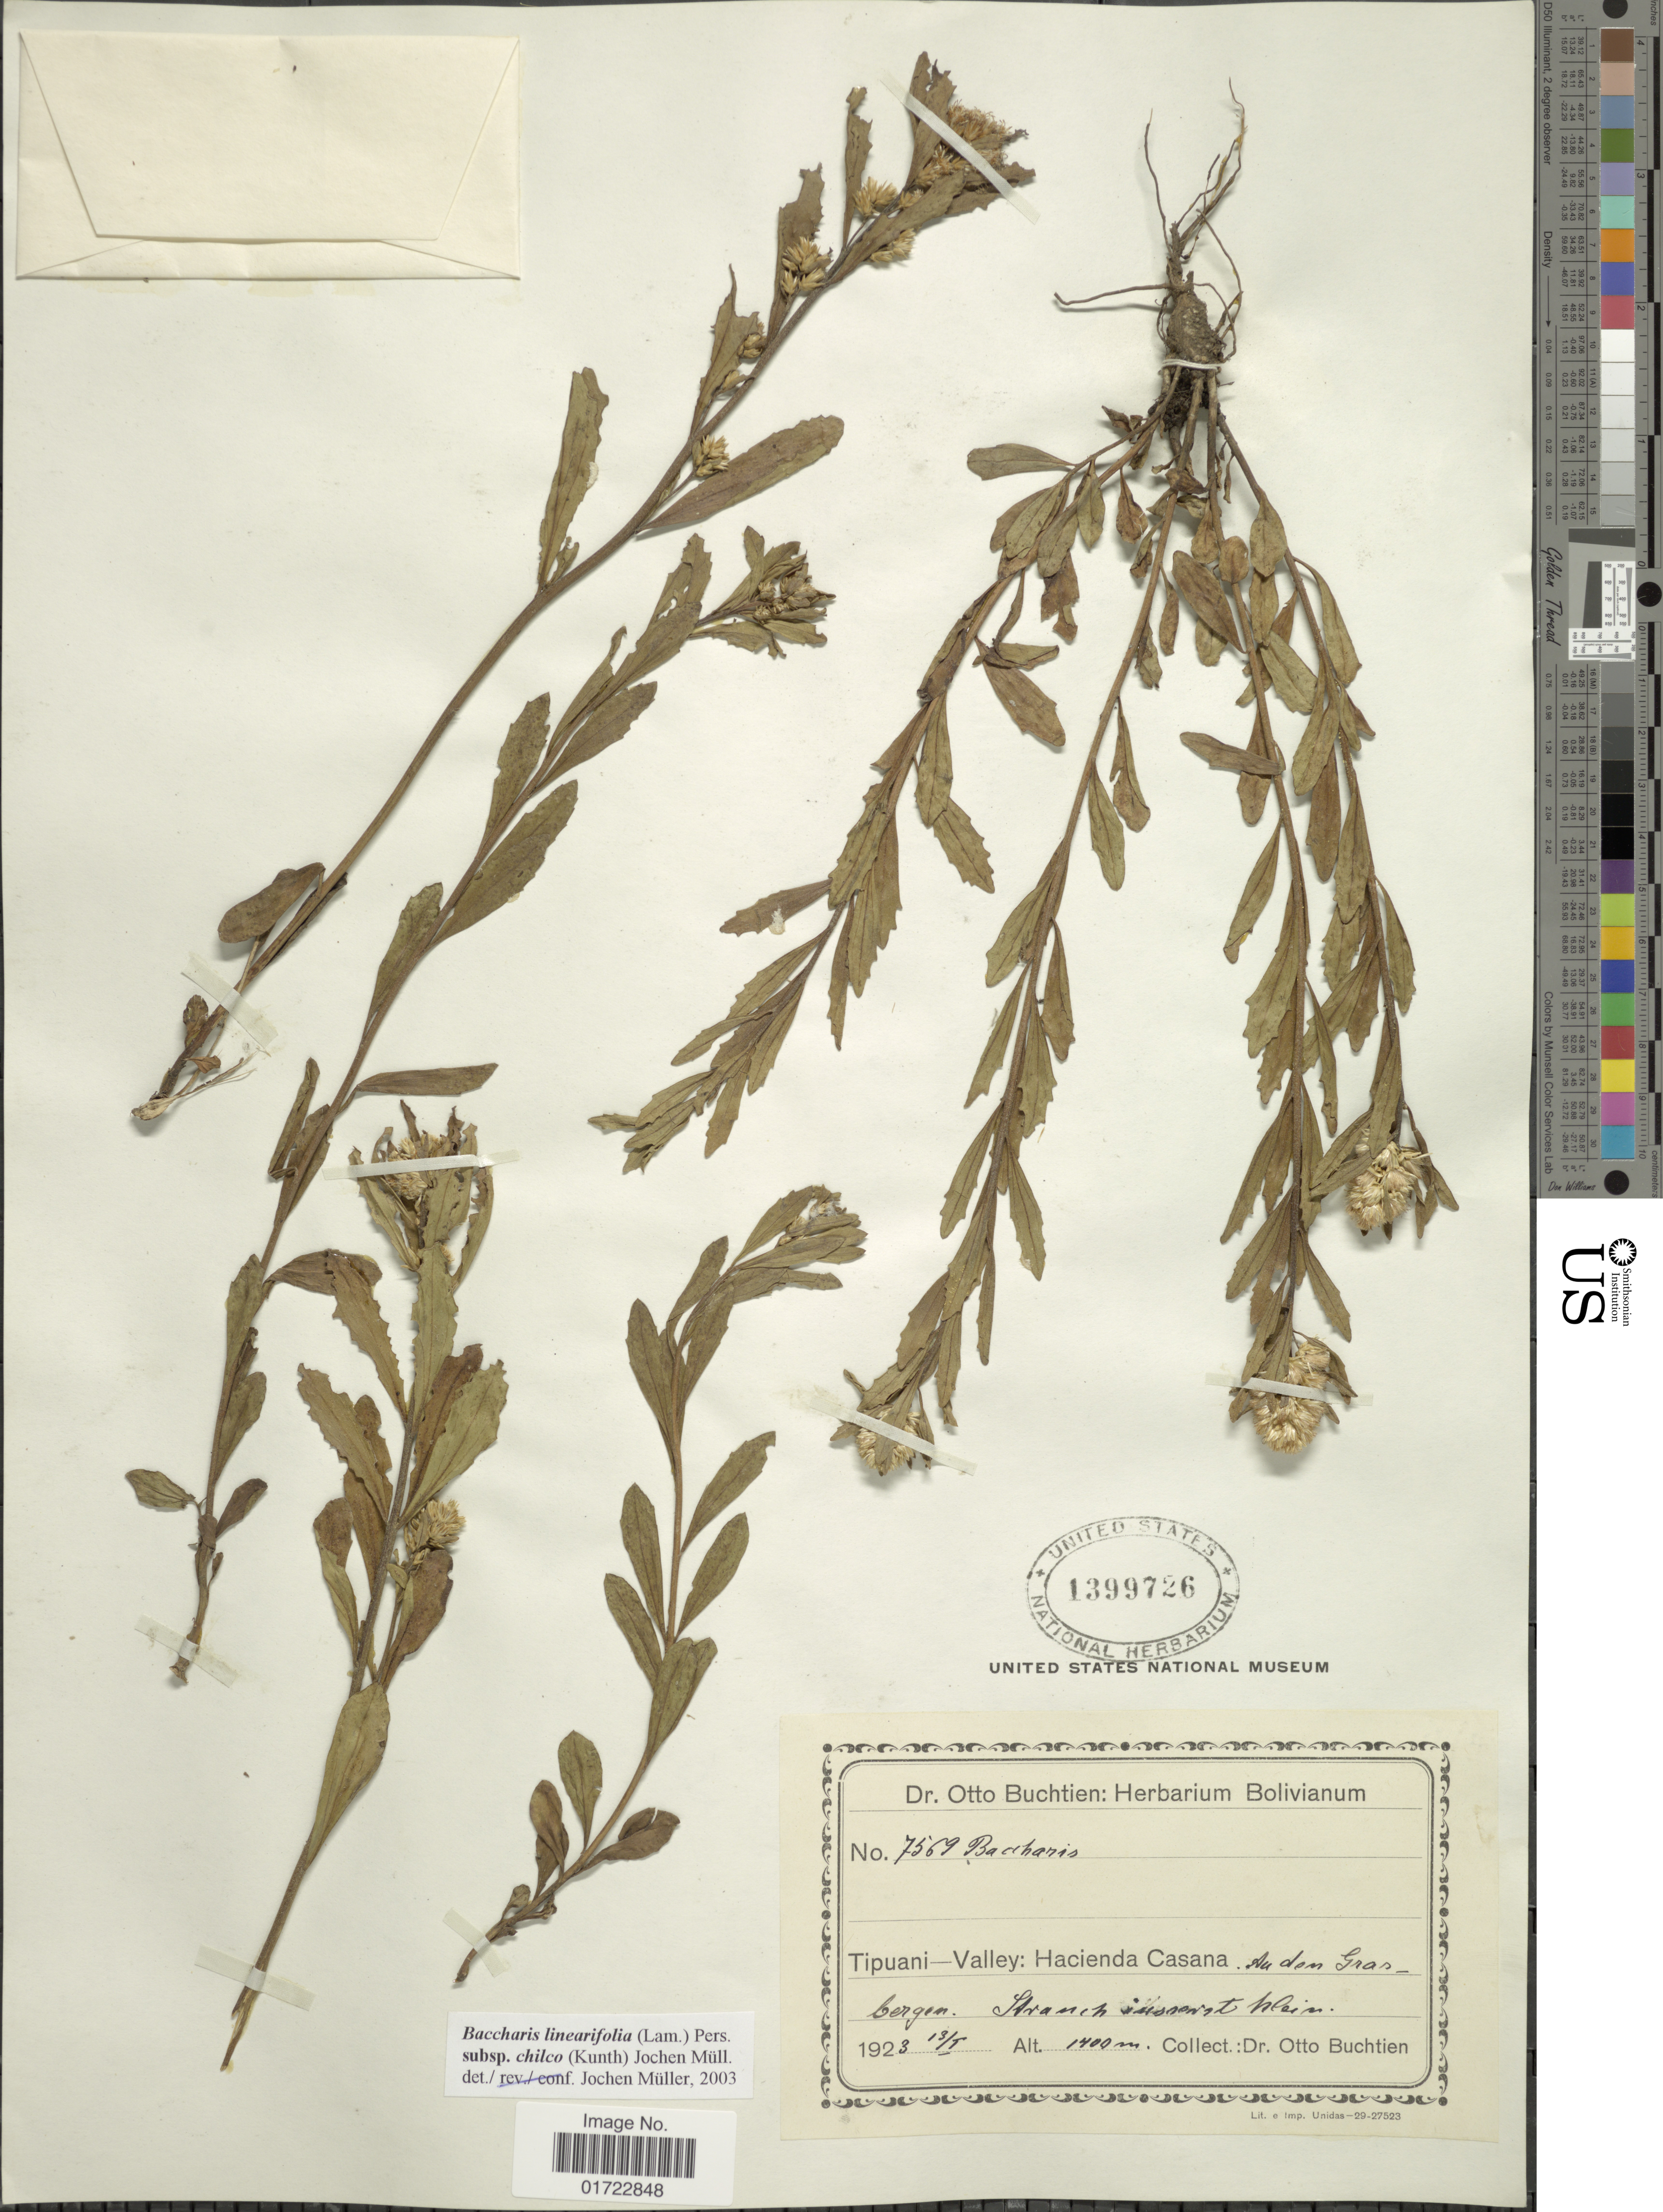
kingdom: Plantae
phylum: Tracheophyta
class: Magnoliopsida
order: Asterales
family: Asteraceae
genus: Baccharis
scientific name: Baccharis linearifolia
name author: (Lam.) Pers.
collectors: O. Buchtien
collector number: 7569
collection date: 1923-01-13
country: Bolivia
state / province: La Paz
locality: Tipuani - Valley: Hacienda Casana.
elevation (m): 1400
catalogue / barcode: US 1399726